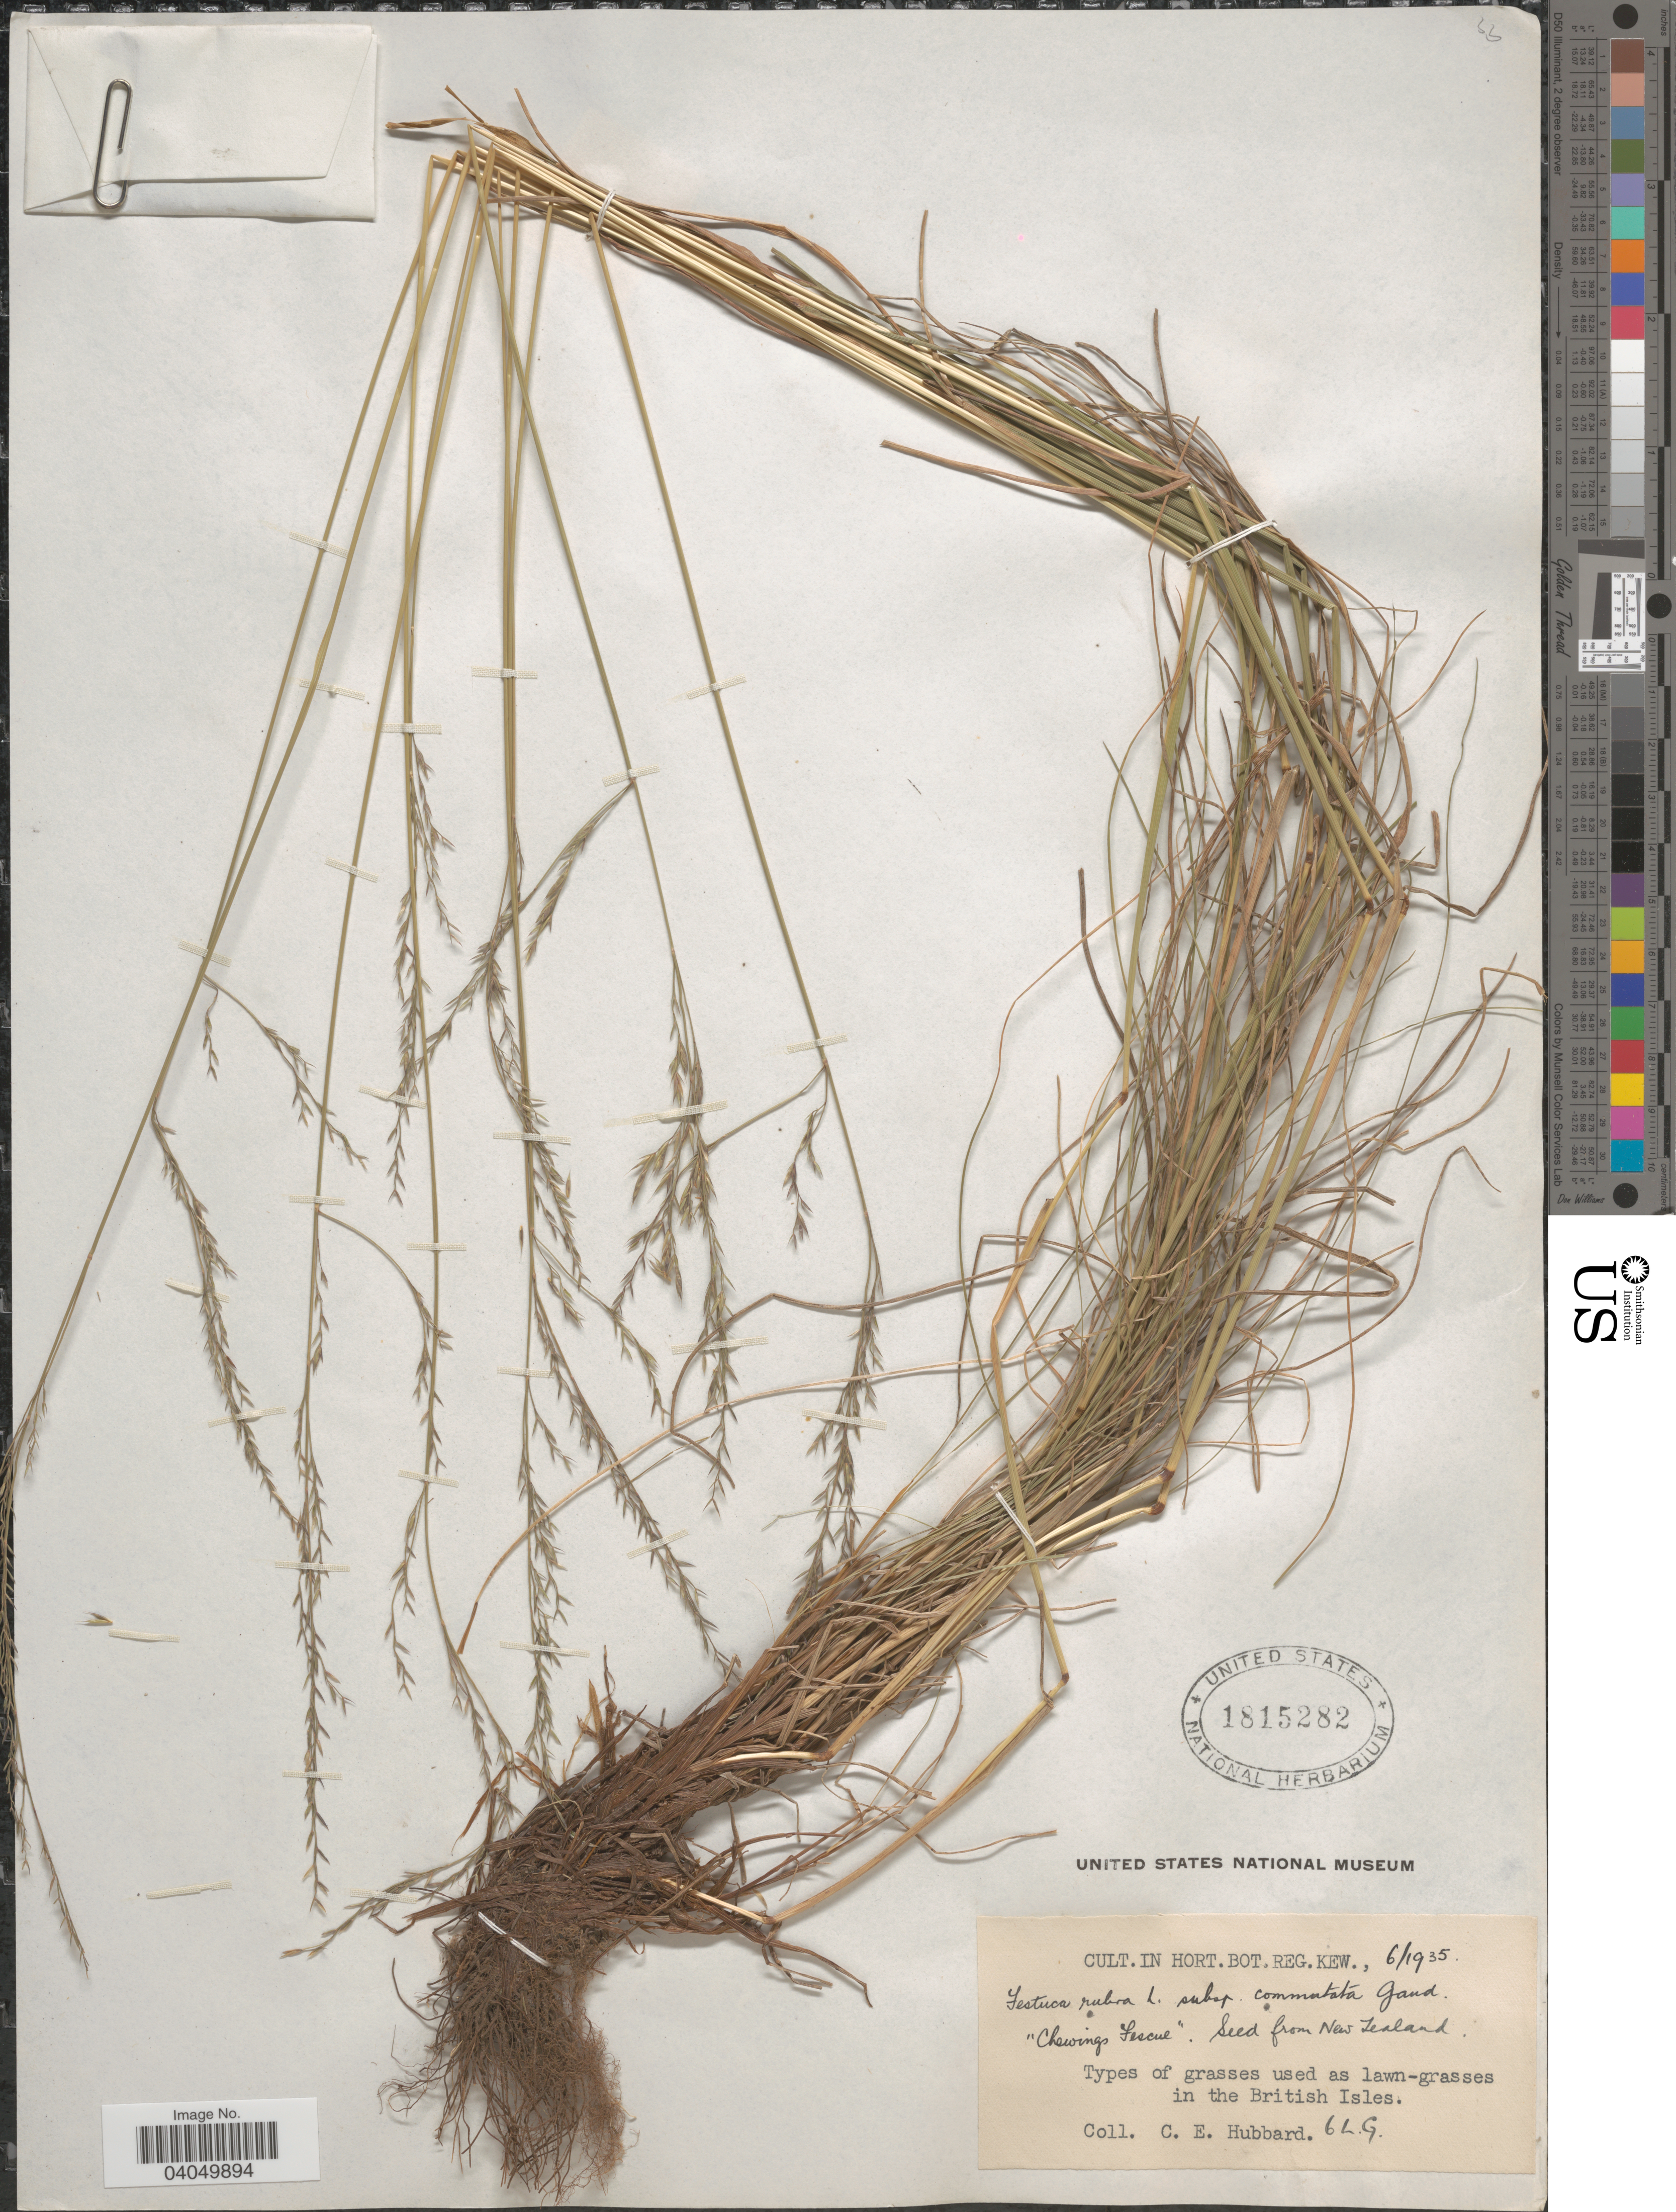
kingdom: Plantae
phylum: Tracheophyta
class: Liliopsida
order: Poales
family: Poaceae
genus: Festuca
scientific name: Festuca rubra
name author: L.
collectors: C. E. Hubbard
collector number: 6L.G.?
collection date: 1935-06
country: United Kingdom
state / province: England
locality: Cult. in Hort. Bot. Reg. Kew.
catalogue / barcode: US 1815282